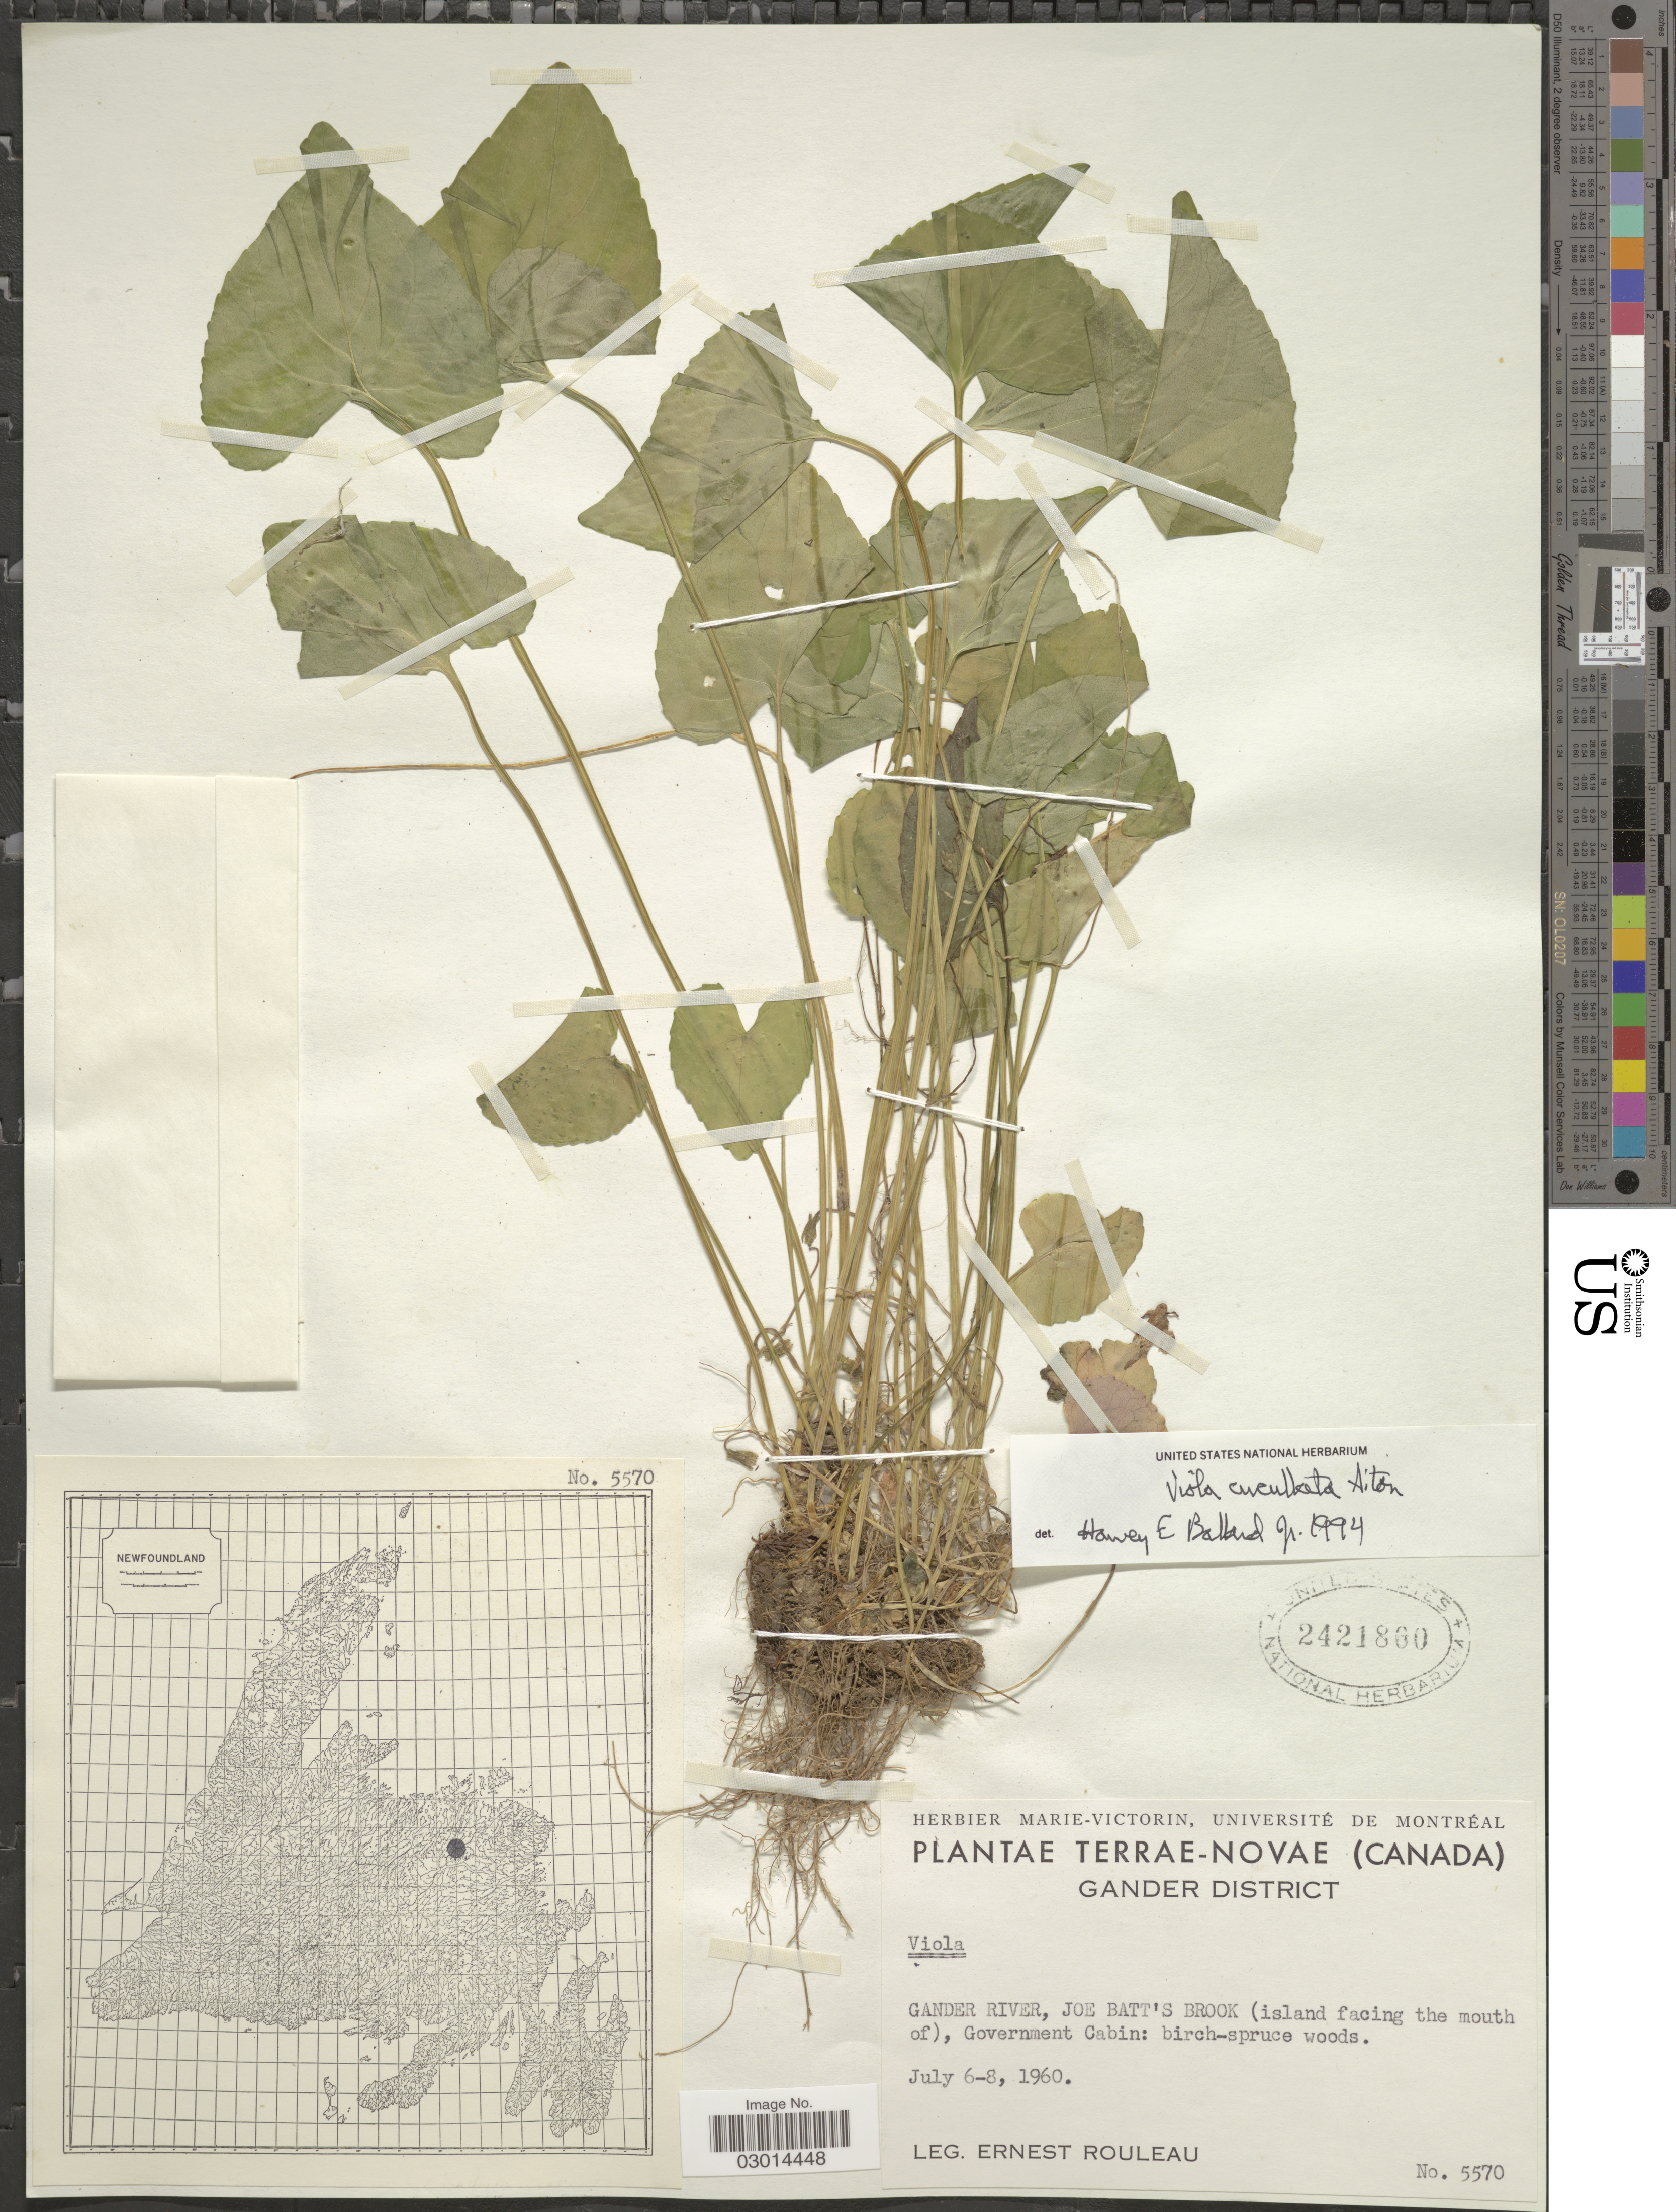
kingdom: Plantae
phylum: Tracheophyta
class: Magnoliopsida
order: Malpighiales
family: Violaceae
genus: Viola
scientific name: Viola cucullata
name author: Aiton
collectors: E. Rouleau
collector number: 5570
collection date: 1960-07-06/1960-07-08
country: Canada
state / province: Newfoundland and Labrador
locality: Terrae-Novae, Gander District, Gander River, Joe Batt's Brook (island facing the mouth of), Government Cabin.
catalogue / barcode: US 2421860